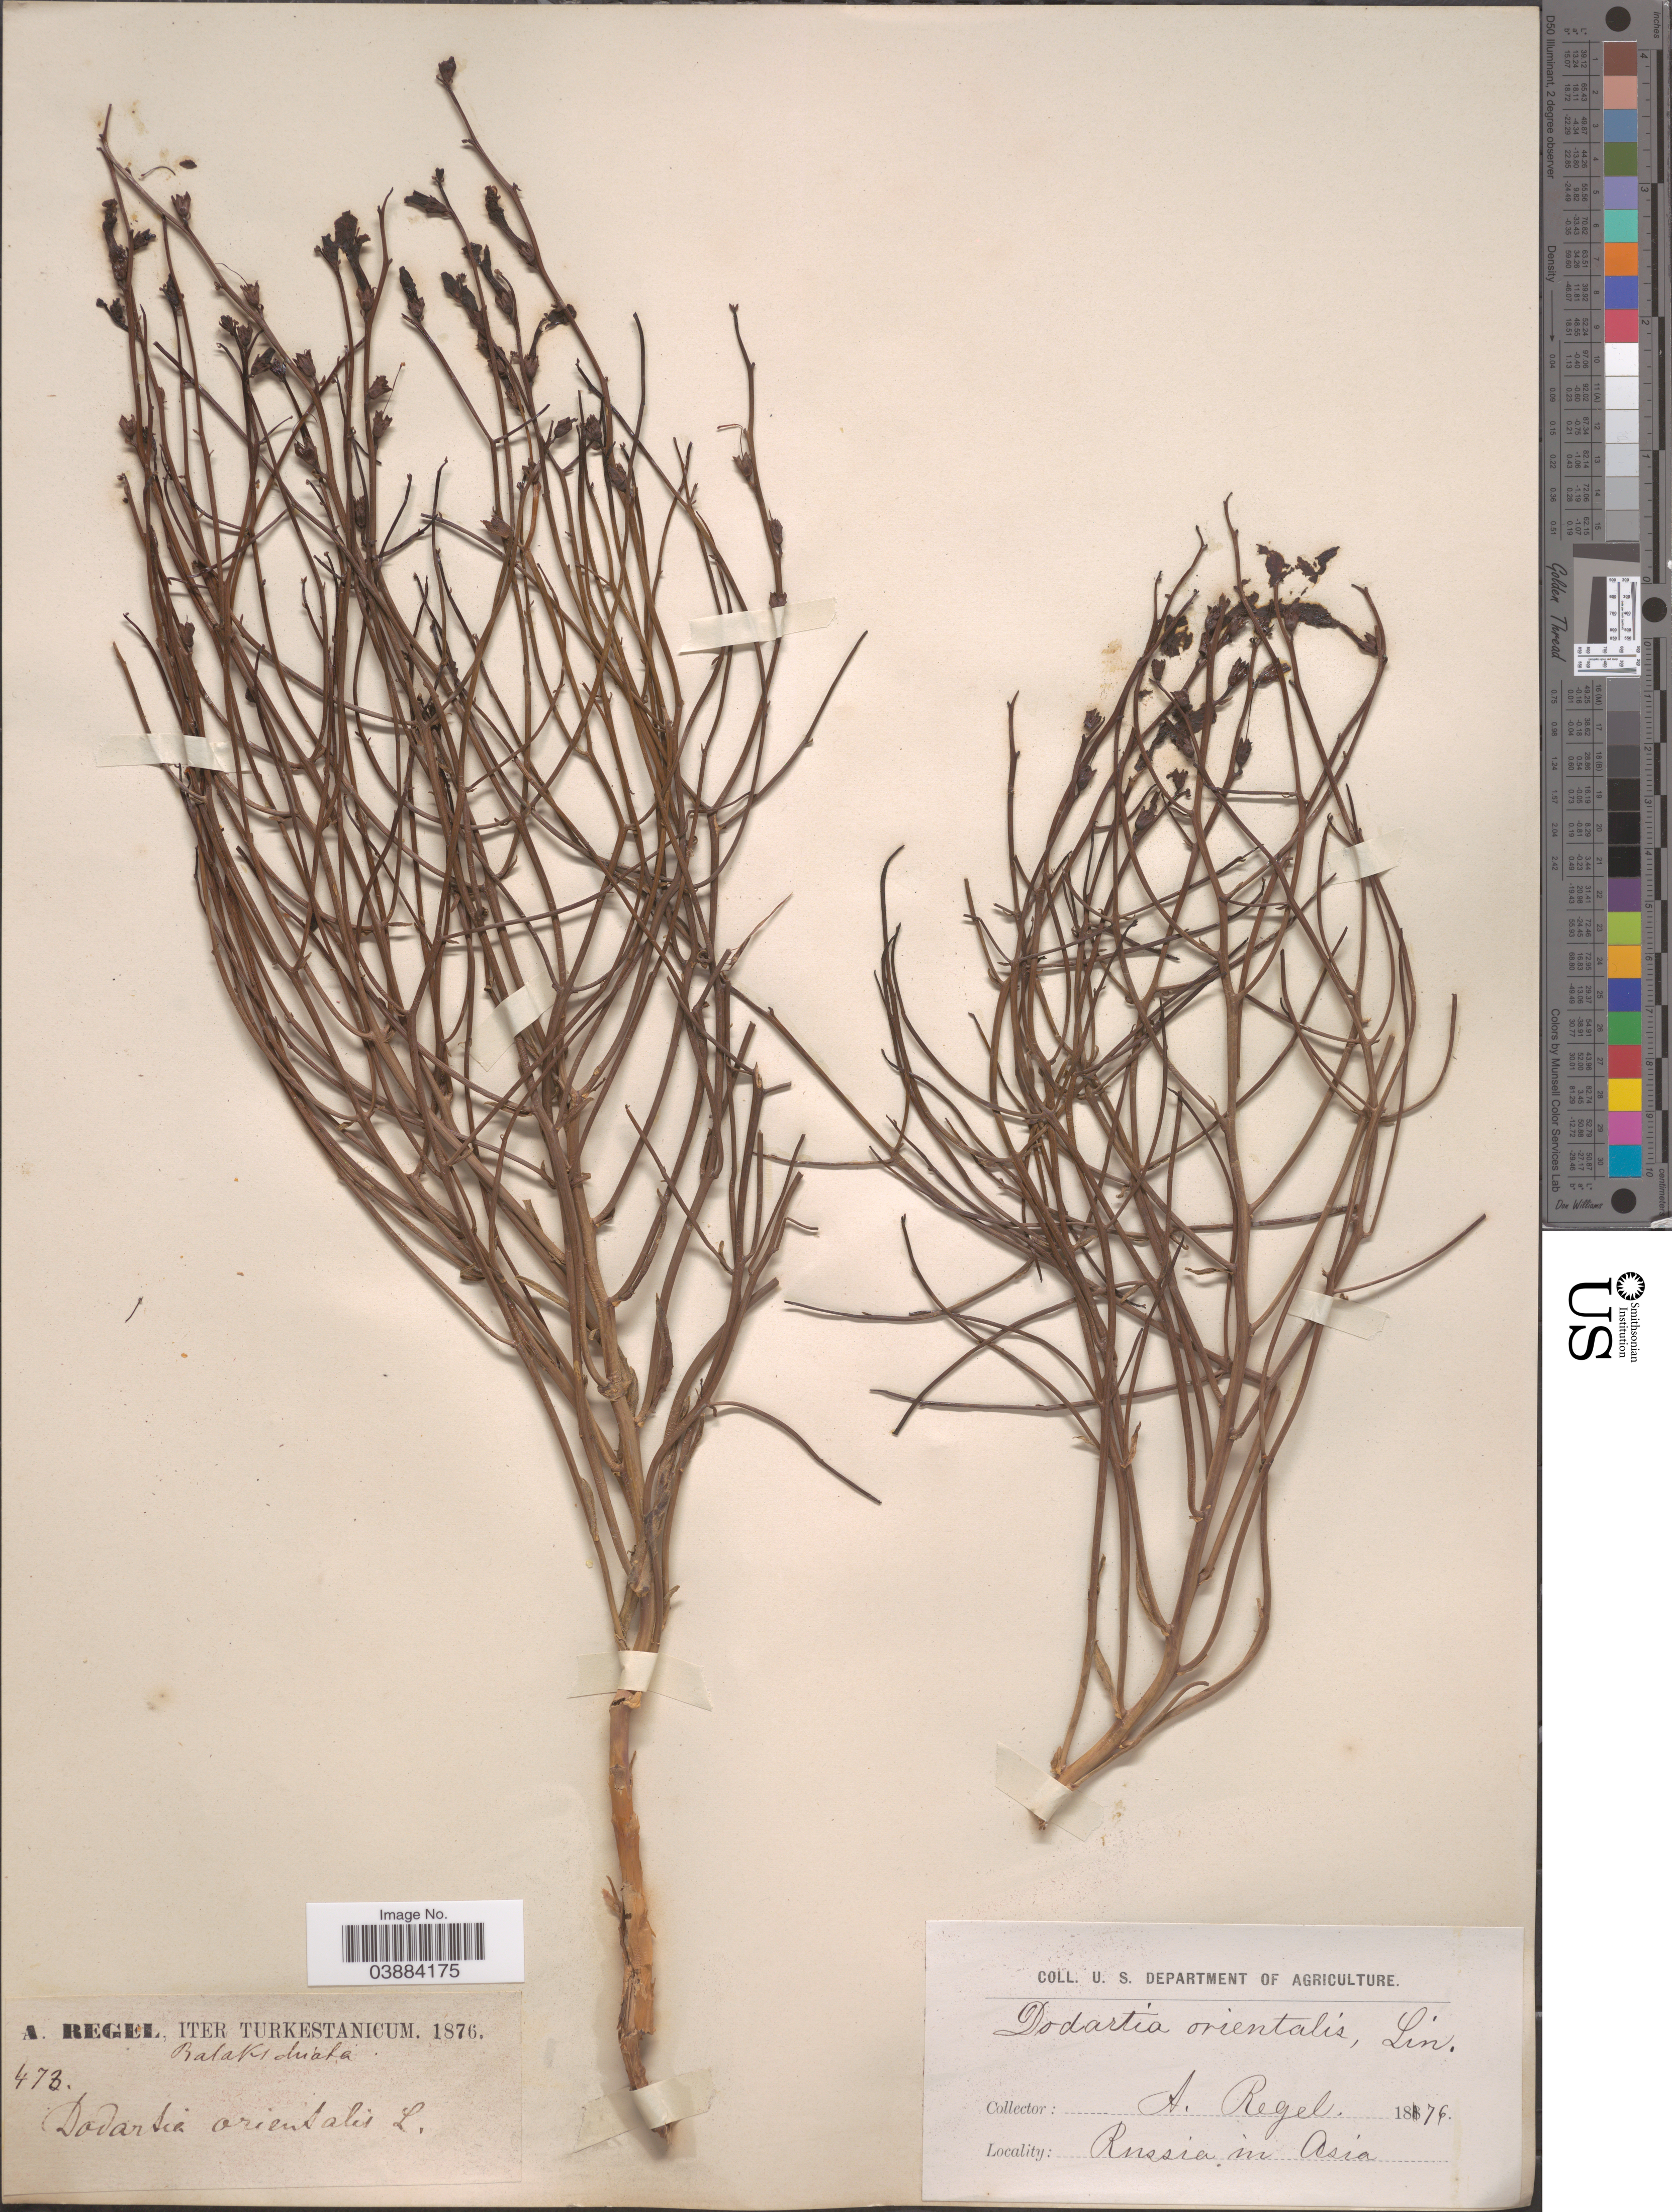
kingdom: Plantae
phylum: Tracheophyta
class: Magnoliopsida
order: Lamiales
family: Mazaceae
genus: Dodartia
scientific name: Dodartia orientalis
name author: L.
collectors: A. Regel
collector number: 473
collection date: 1876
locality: Russia in Asia. Iter Turkestanicum.